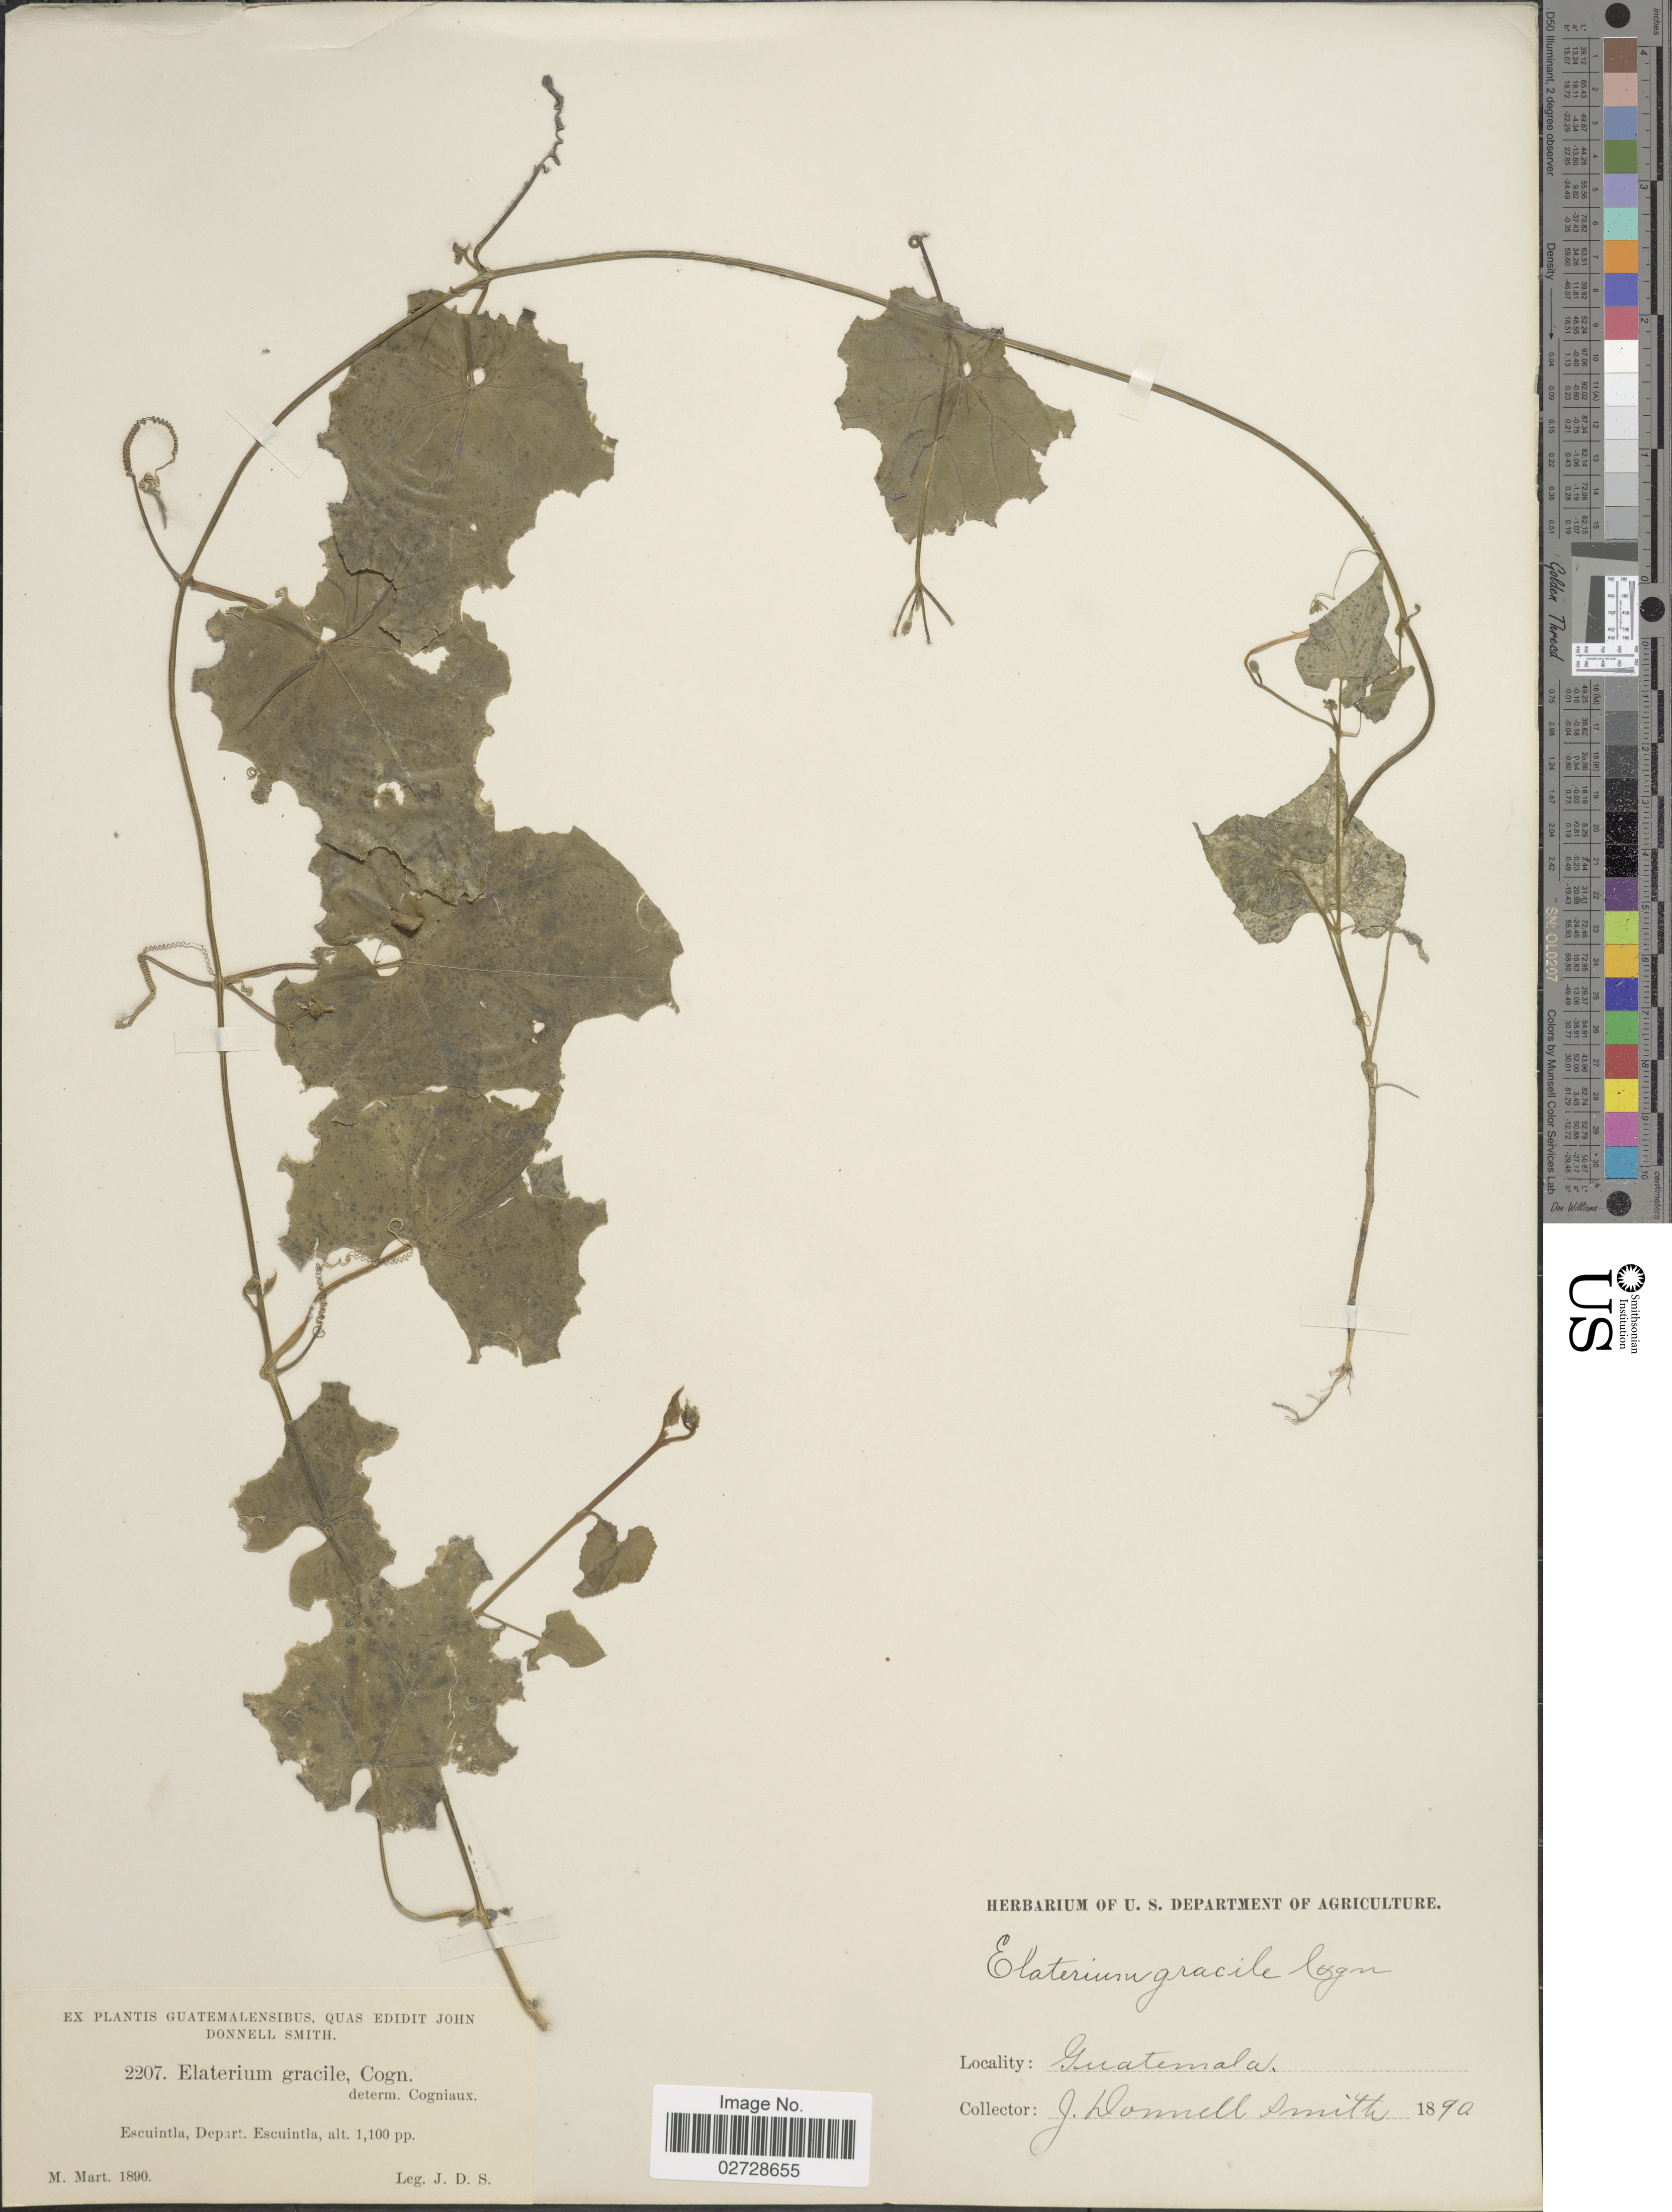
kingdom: Plantae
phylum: Tracheophyta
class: Magnoliopsida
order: Cucurbitales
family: Cucurbitaceae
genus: Cyclanthera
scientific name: Cyclanthera carthagenensis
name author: (Jacq.) H. Schaef. & S.S. Renner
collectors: J. Donnell Smith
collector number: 2207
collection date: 1890-03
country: Guatemala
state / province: Escuintla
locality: Escuintla, Depart. Escuintla.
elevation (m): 335